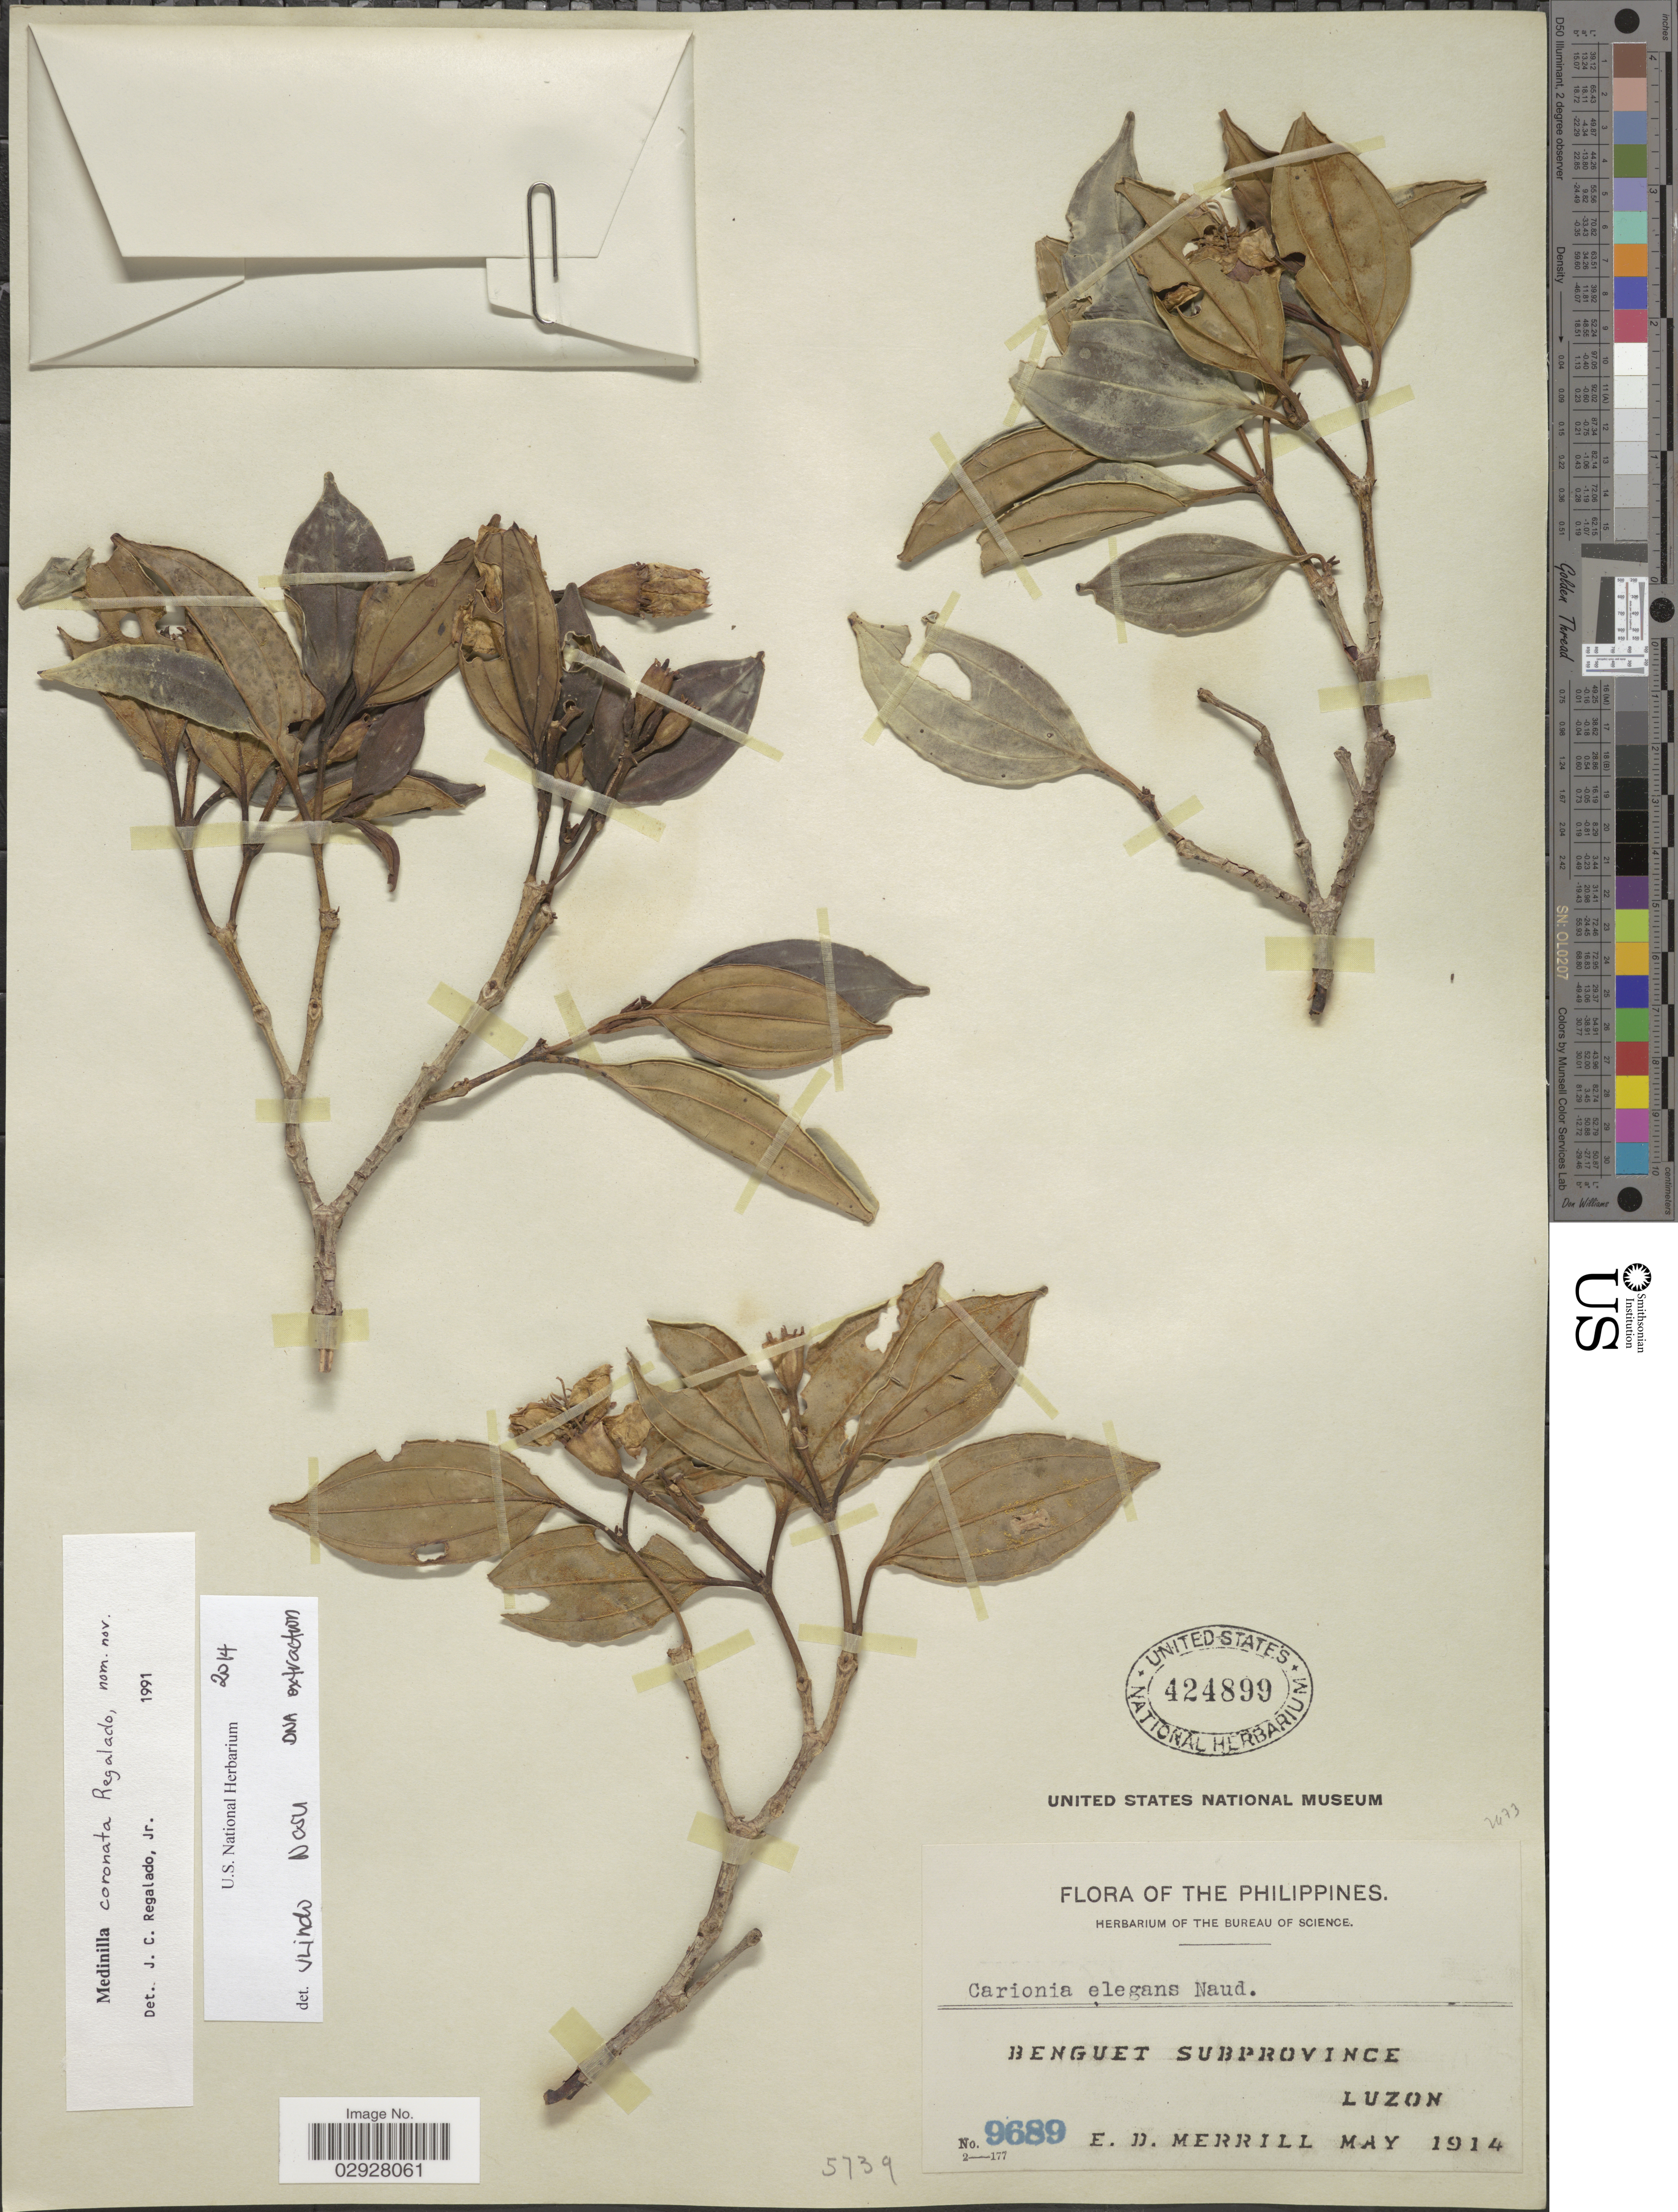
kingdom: Plantae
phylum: Tracheophyta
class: Magnoliopsida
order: Myrtales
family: Melastomataceae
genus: Medinilla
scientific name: Medinilla coronata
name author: Regalado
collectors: E. D. Merrill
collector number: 9689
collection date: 1914-05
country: Philippines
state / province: Cordillera (Administrative Region)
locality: Benguet Subprovince, Luzon.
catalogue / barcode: US 424899